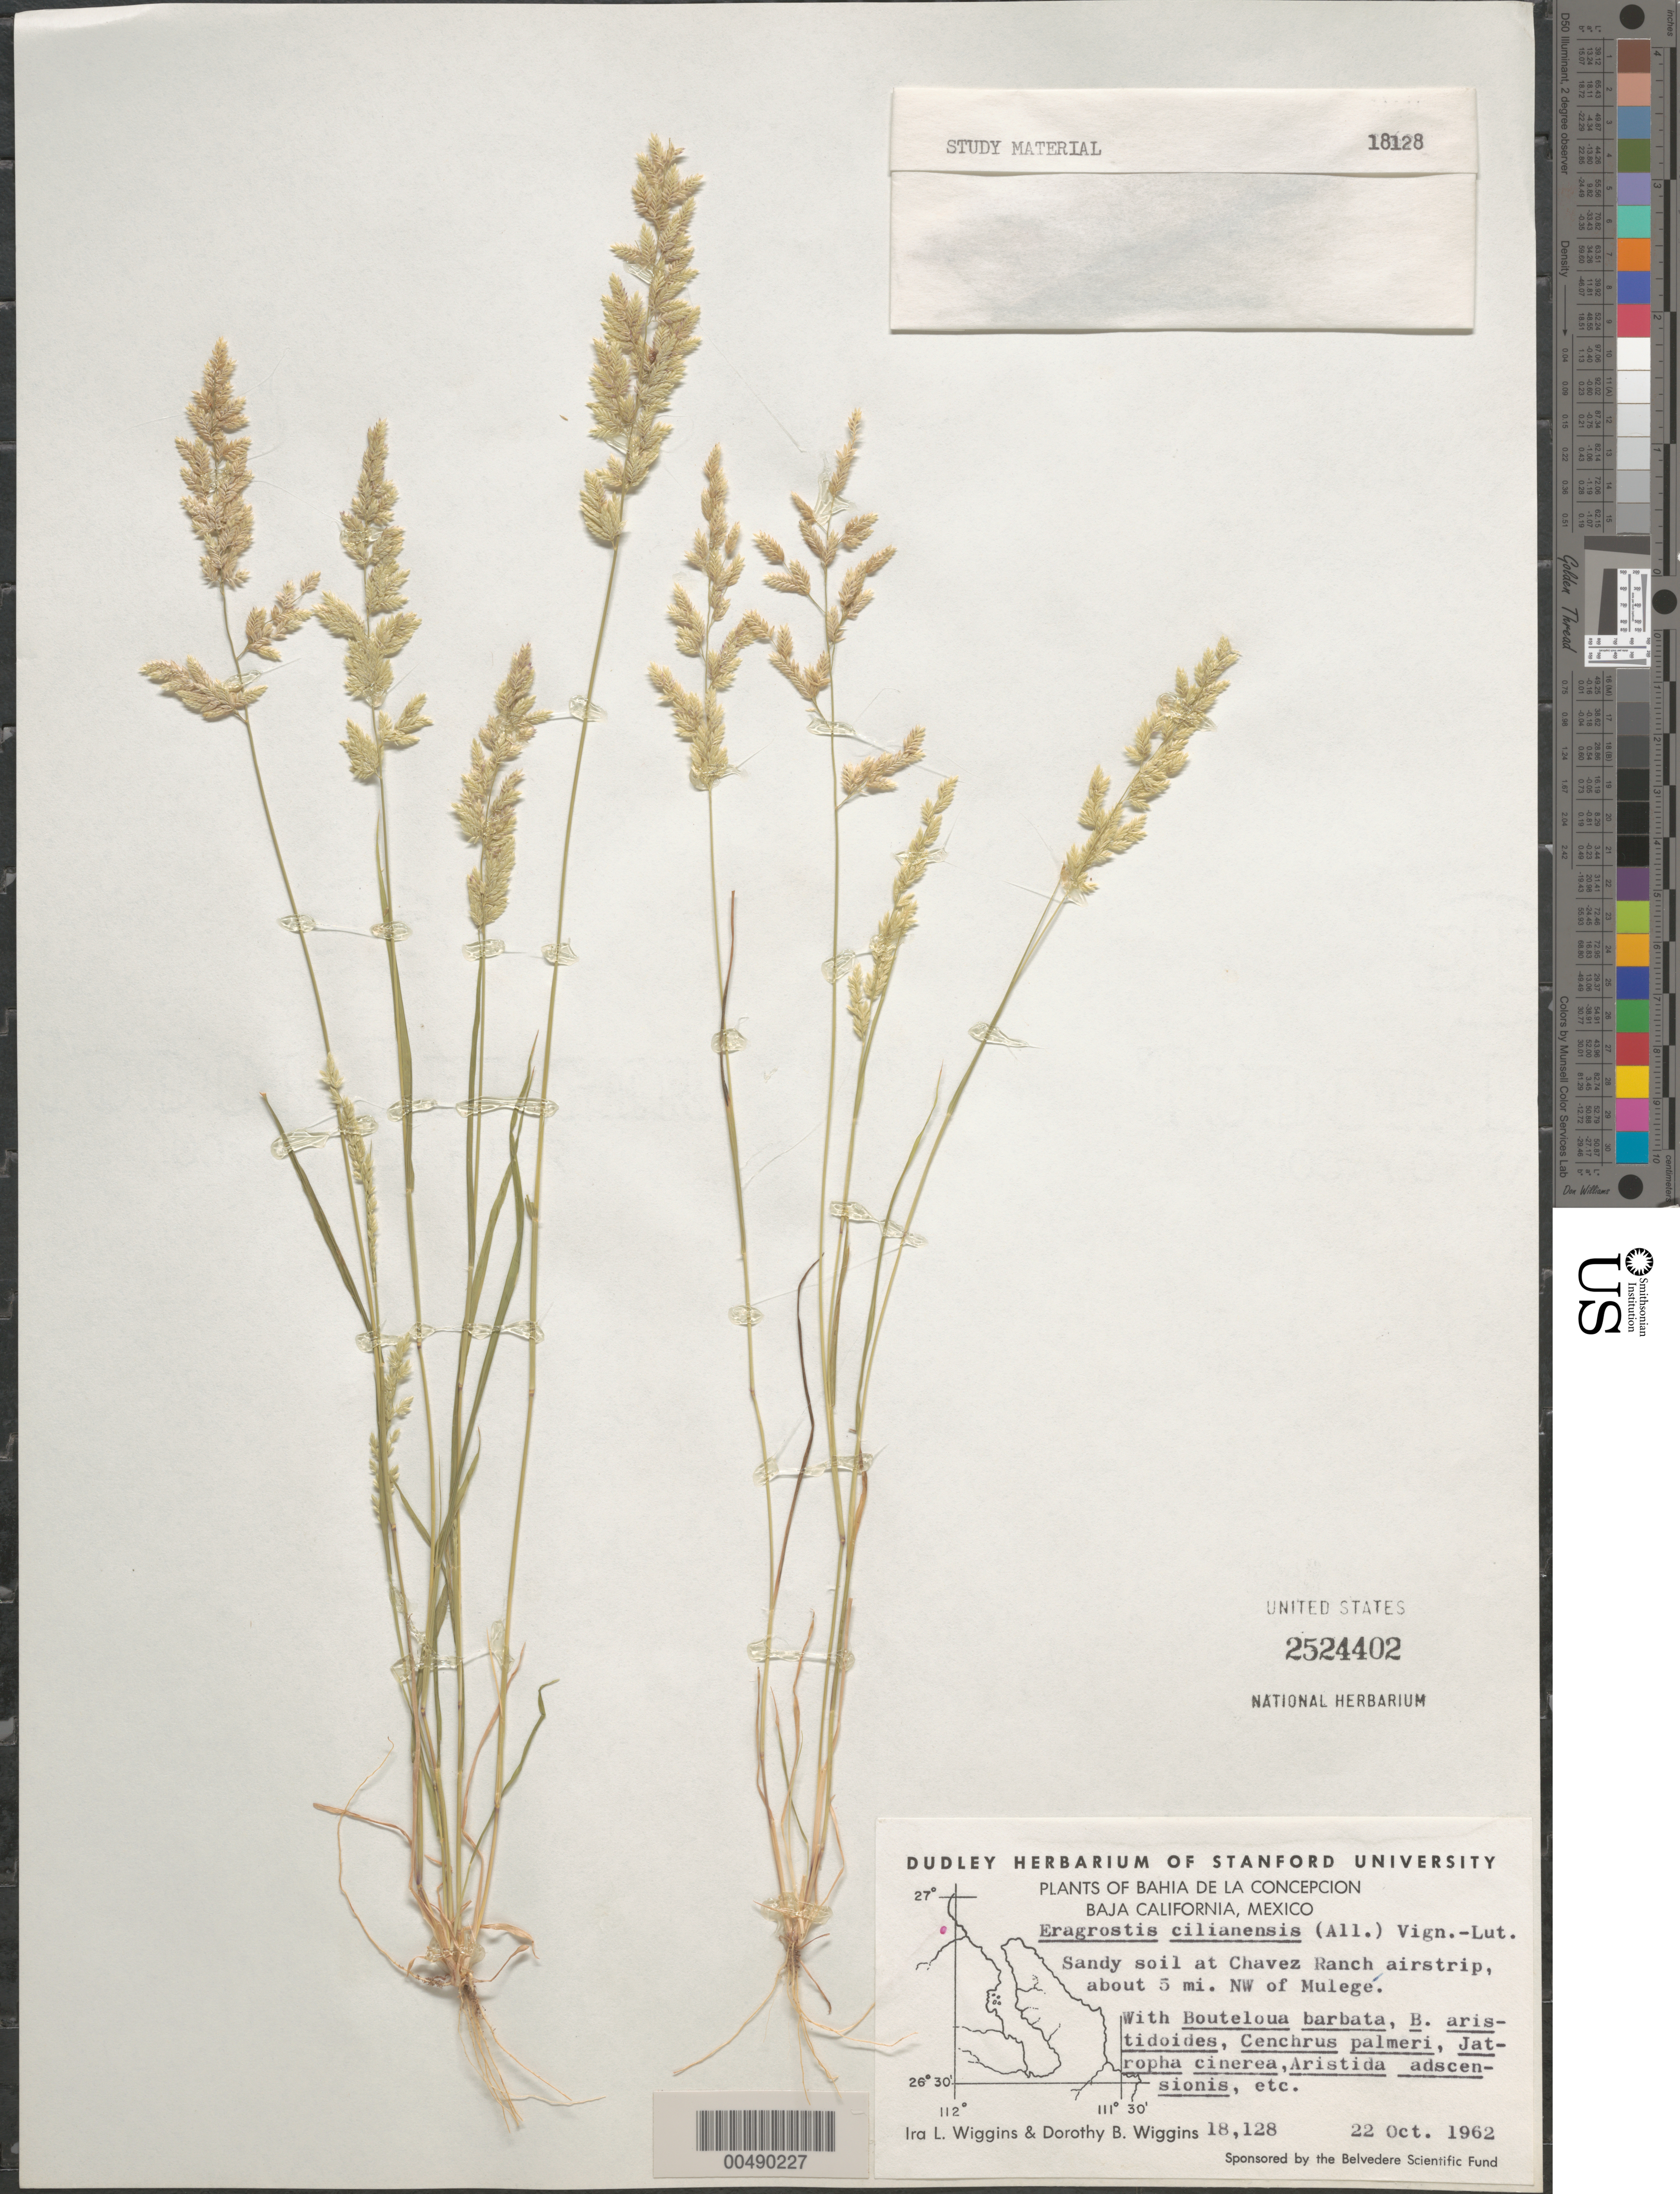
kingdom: Plantae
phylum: Tracheophyta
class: Liliopsida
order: Poales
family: Poaceae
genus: Eragrostis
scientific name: Eragrostis cilianensis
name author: (Bellardi) Vignolo ex Janch.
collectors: I. L. Wiggins & D. B. Wiggins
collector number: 18128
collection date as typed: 22 Oct 1962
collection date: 1962-10-22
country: Mexico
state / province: Baja California Sur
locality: At Chavez Ranch airstrip, about 5 mi NW of Mulegé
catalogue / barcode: US 2524402